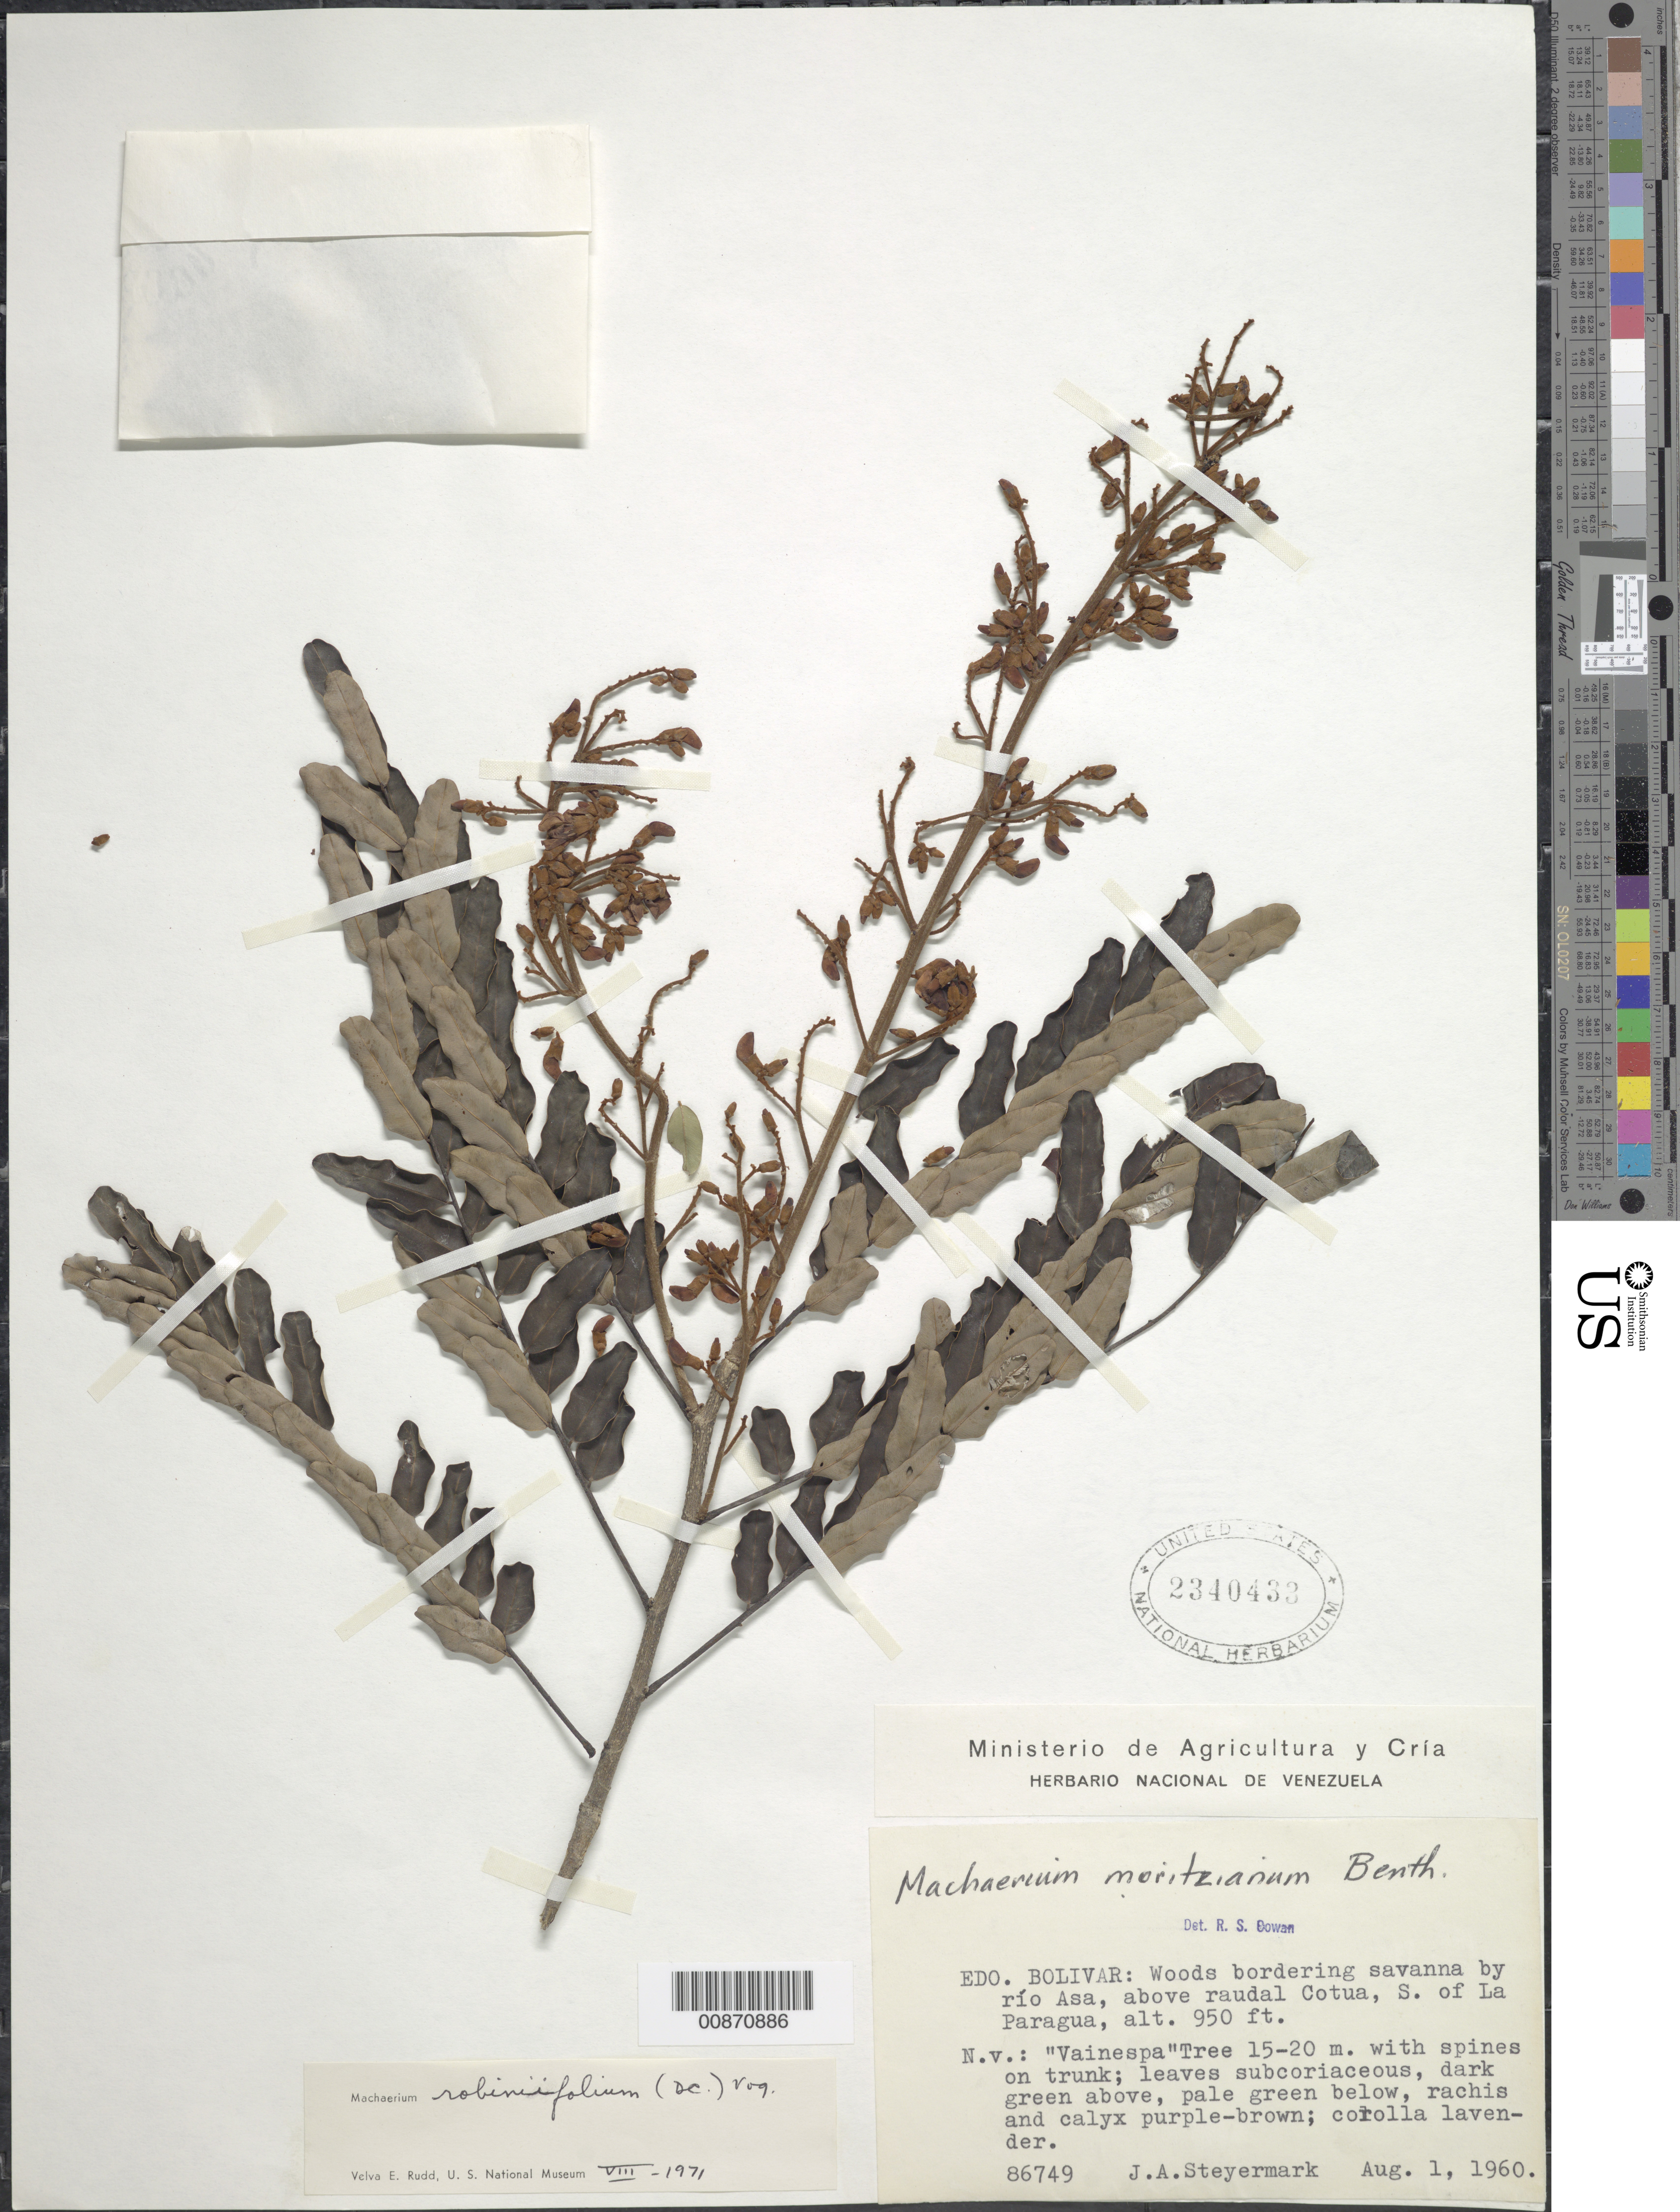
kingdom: Plantae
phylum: Tracheophyta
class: Magnoliopsida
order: Fabales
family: Fabaceae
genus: Machaerium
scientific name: Machaerium robinifolium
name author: (DC.) Vogel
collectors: J. Steyermark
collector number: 86749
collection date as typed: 1-Aug-60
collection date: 1960-08-01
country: Venezuela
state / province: Bolívar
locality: Río Asa, above Raudal Cotua, S of La Paragua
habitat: Woods bordering savanna by rio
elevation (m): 290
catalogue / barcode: US 2340433